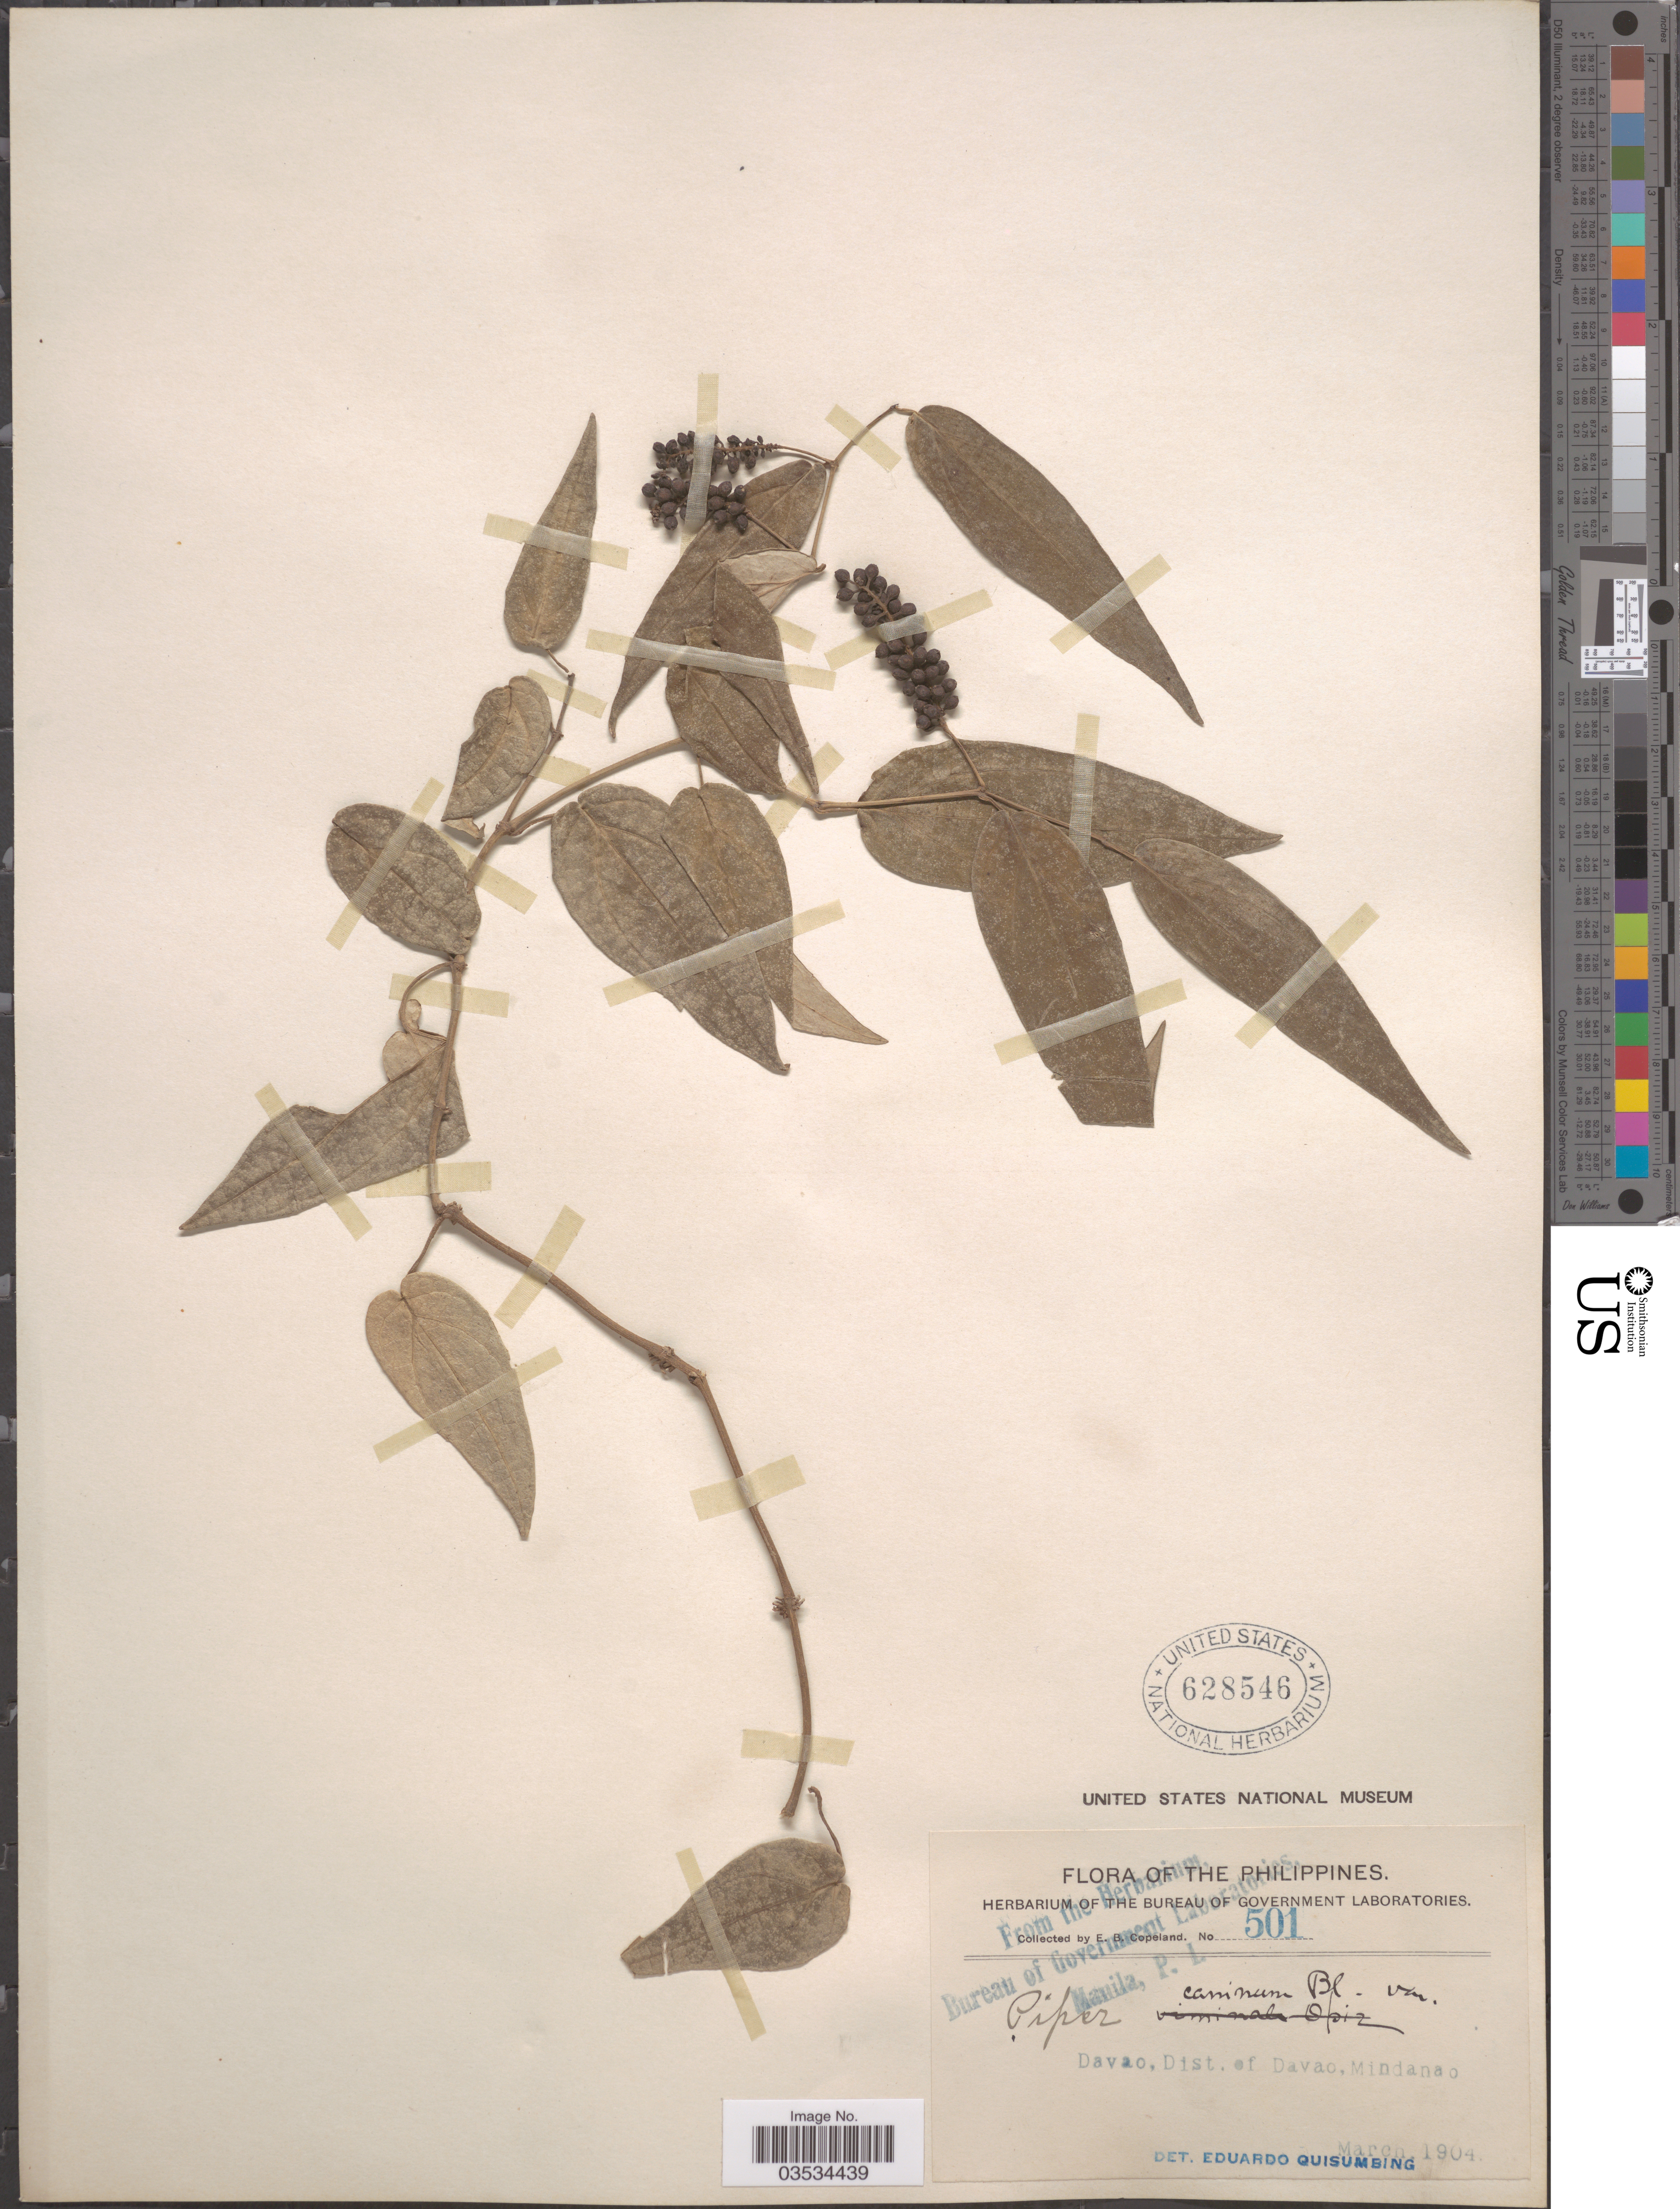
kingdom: Plantae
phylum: Tracheophyta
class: Magnoliopsida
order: Piperales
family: Piperaceae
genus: Piper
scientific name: Piper caninum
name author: Blume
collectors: E. B. Copeland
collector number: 501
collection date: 1904-03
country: Philippines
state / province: Davao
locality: Dist. of Davao, Mindanao.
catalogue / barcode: US 628546